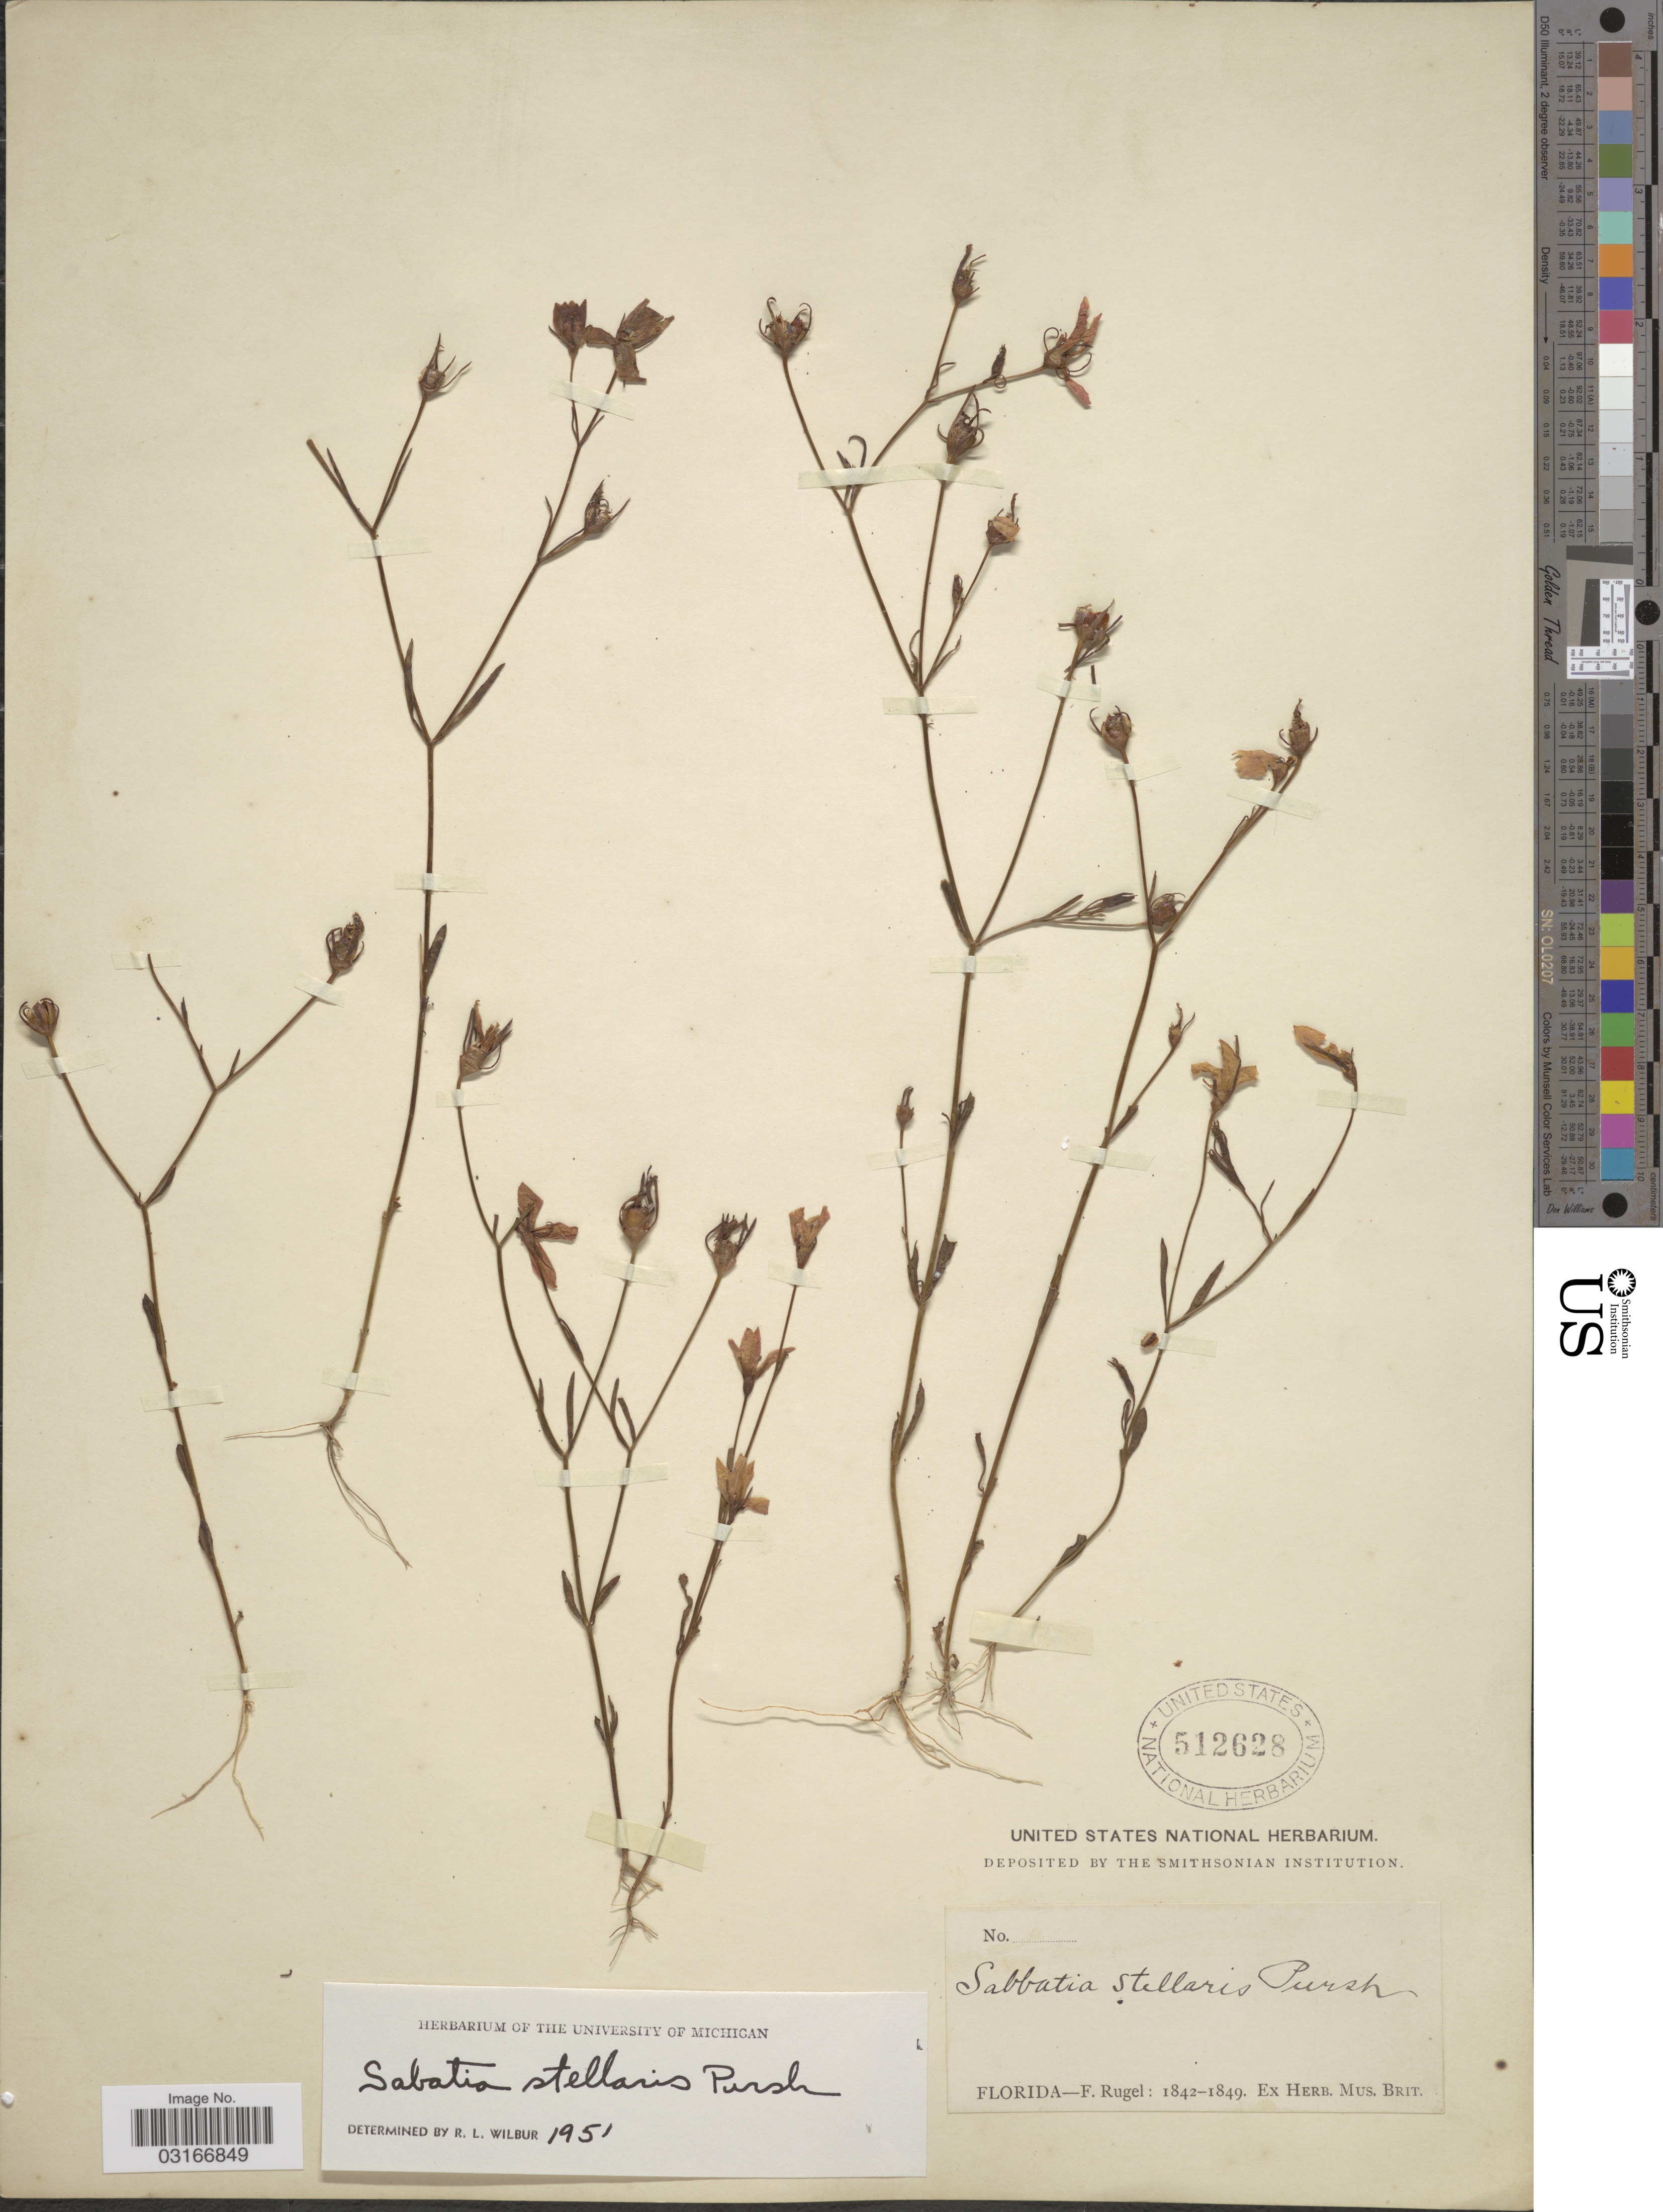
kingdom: Plantae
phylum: Tracheophyta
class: Magnoliopsida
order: Gentianales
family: Gentianaceae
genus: Sabatia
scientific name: Sabatia stellaris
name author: Pursh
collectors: F. Rugel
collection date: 1842/1849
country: United States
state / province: Florida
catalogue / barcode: US 512628